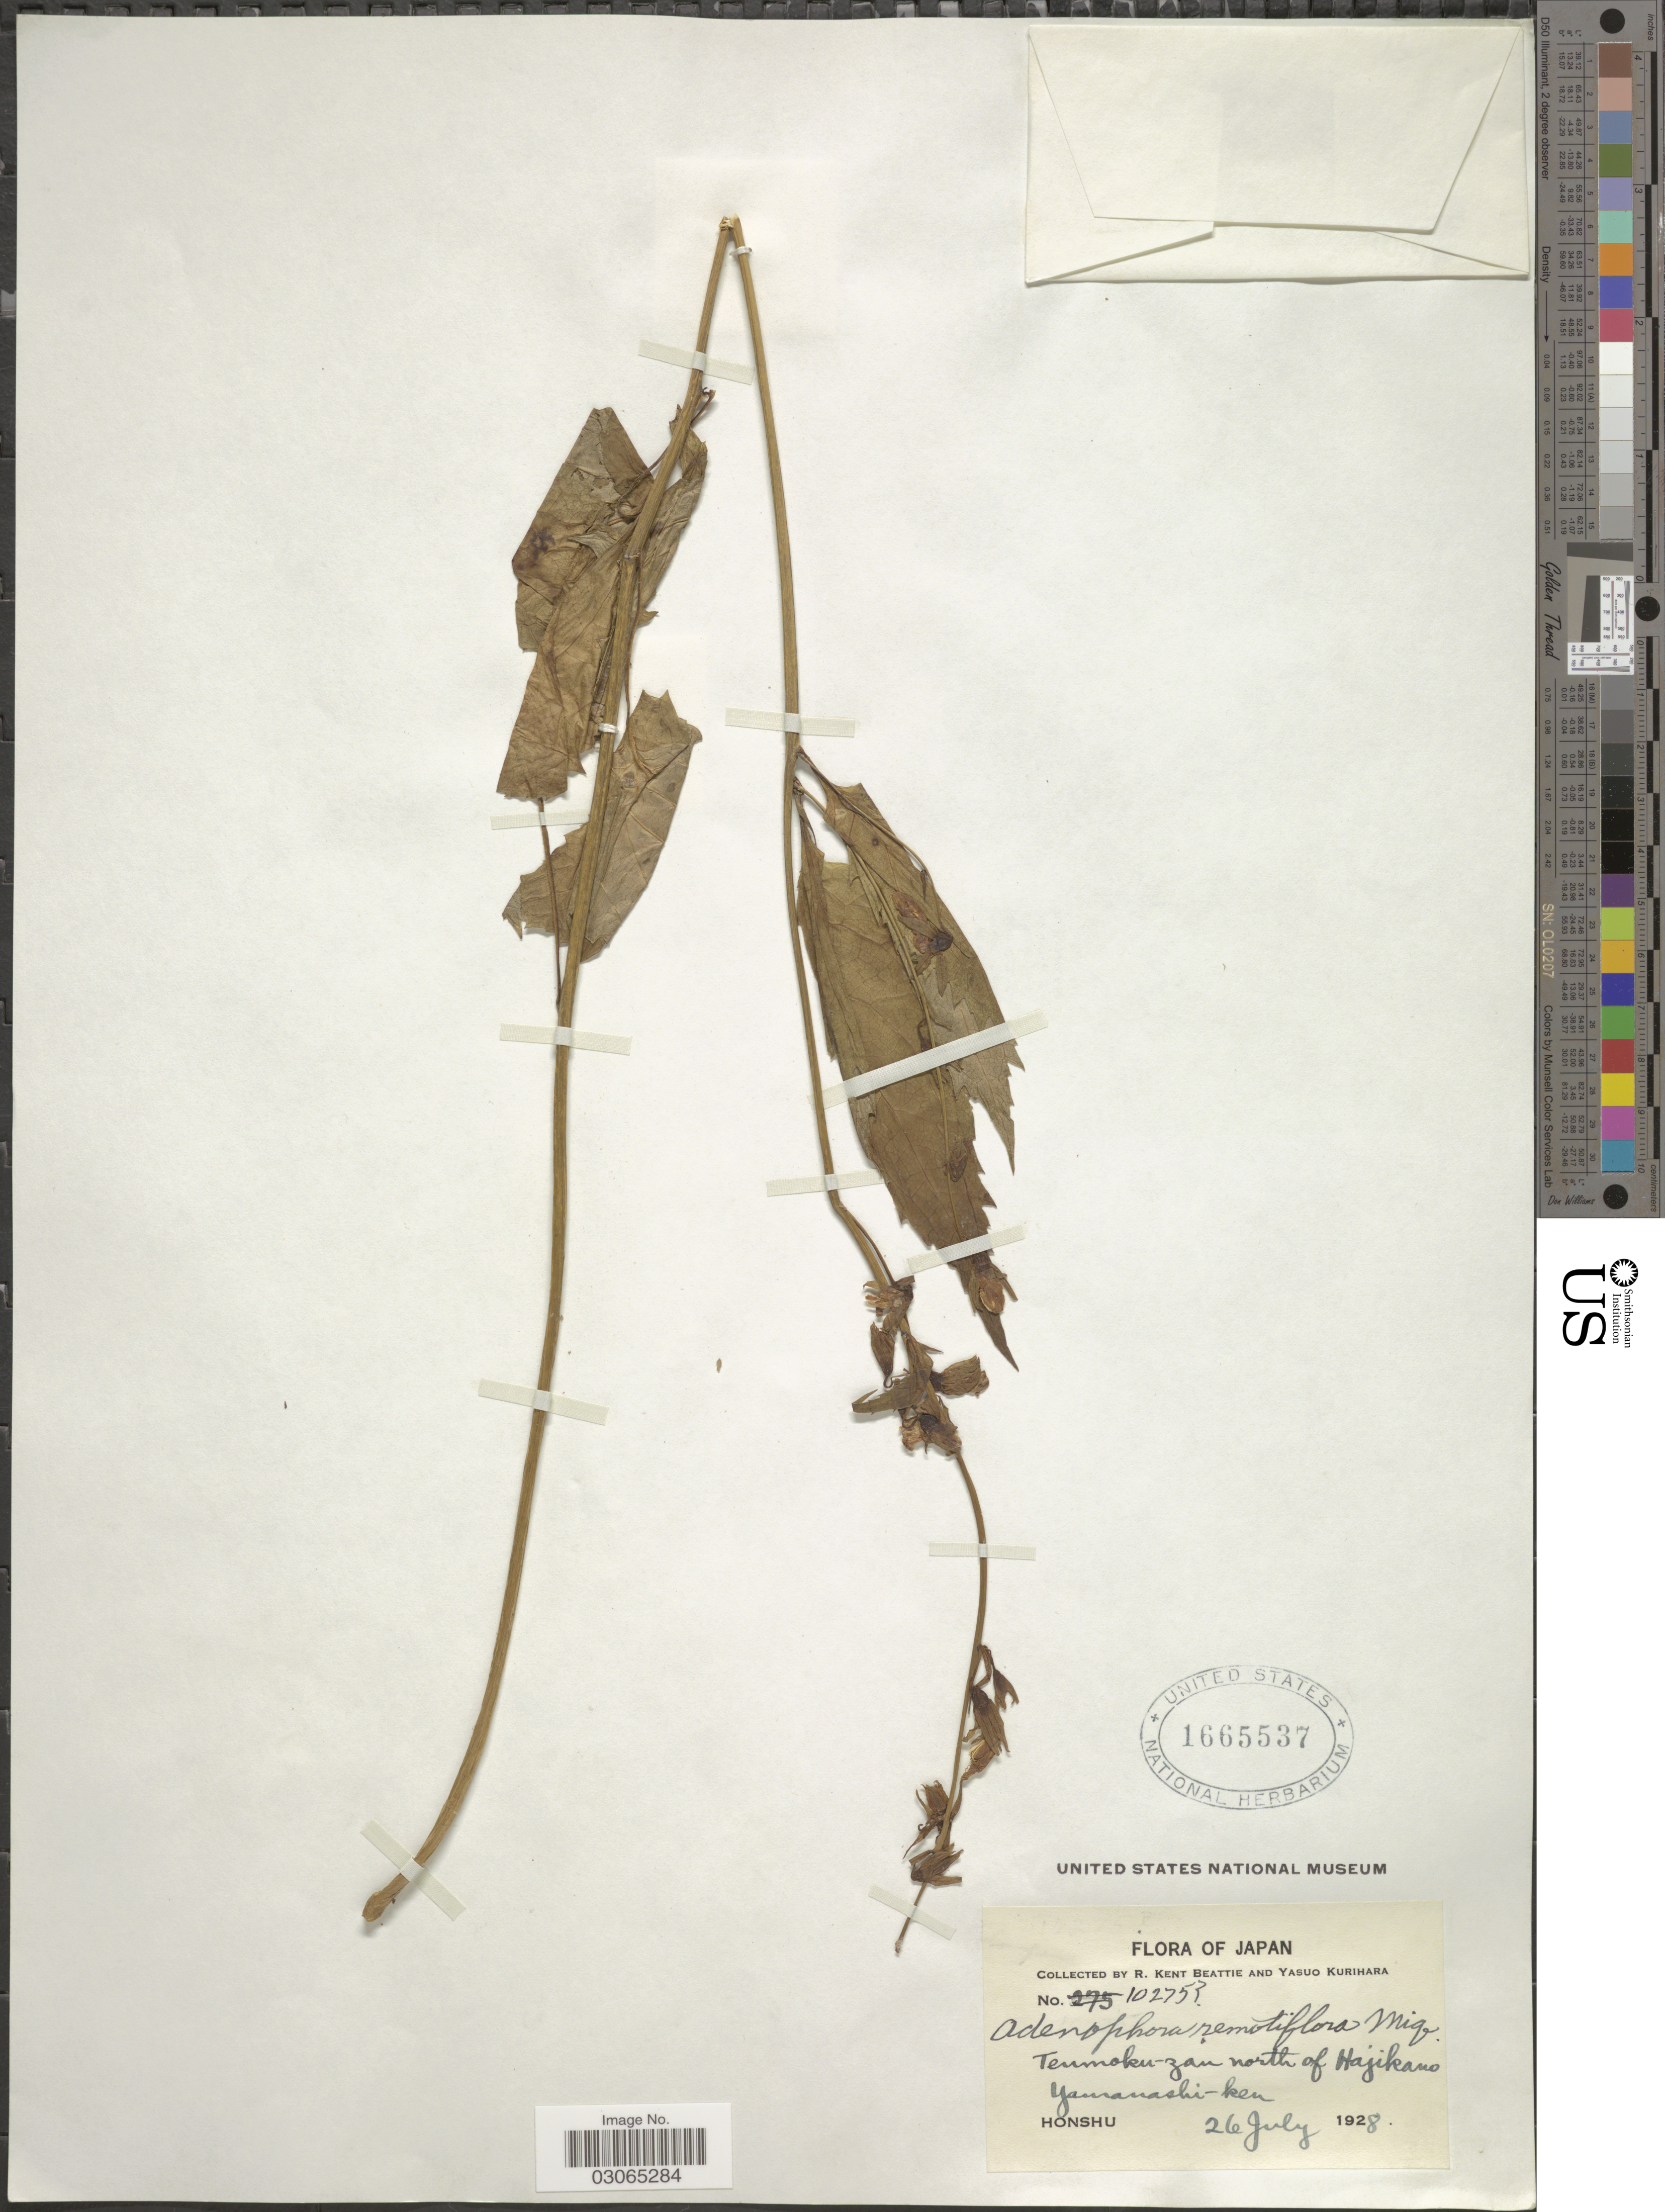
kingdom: Plantae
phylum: Tracheophyta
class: Magnoliopsida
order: Asterales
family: Campanulaceae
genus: Adenophora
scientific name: Adenophora remotiflora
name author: (Siebold & Zucc.) Miq.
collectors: R. K. Beattie & Y. Kurihara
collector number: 10275?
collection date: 1928-07-26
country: Japan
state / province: Yamanasi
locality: Tenmoku-zan north of Hajikano, Yamanashi-ken. Honshu.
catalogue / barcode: US 1665537